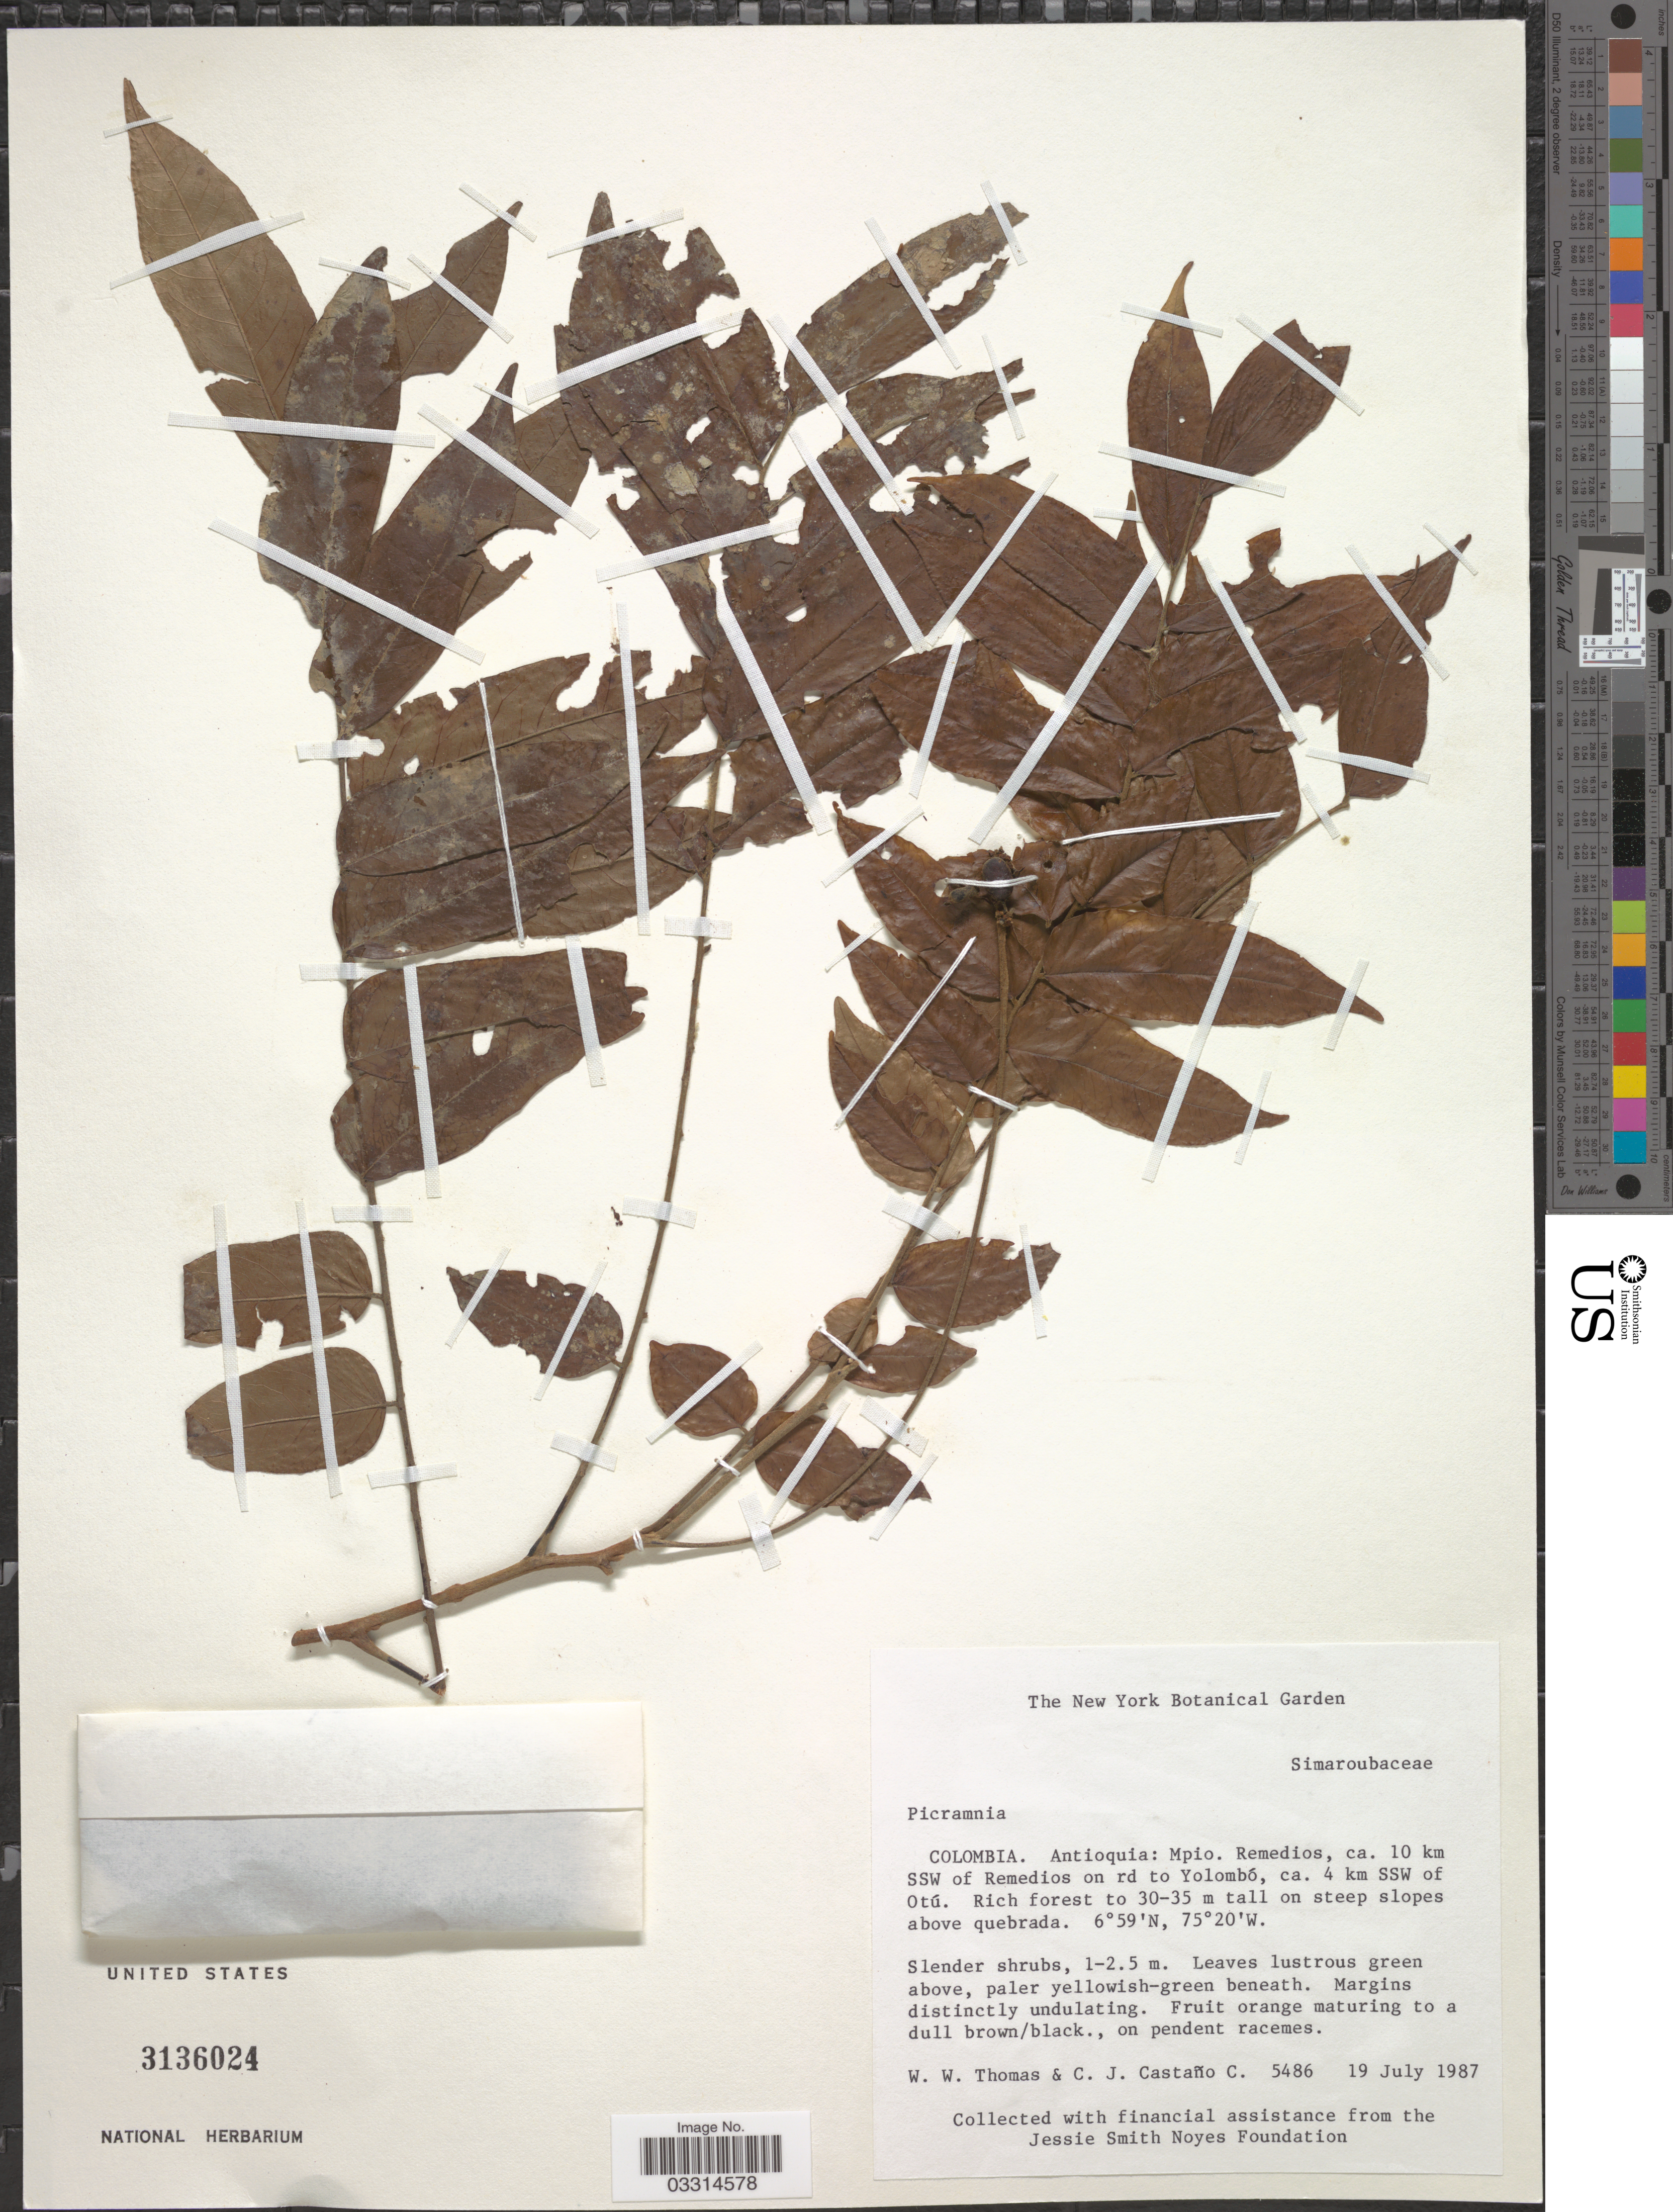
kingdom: Plantae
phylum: Tracheophyta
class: Magnoliopsida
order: Picramniales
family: Picramniaceae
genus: Picramnia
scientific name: Picramnia sp.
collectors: W. Thomas & C. Castano-C.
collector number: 5486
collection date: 1987-07-19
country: Colombia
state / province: Antioquia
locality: Mpio. Remedios, ca. 10 km SSW of Remedios on rd to Yolombó, ca. 4 km SSW of Otú.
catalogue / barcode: US 3136024